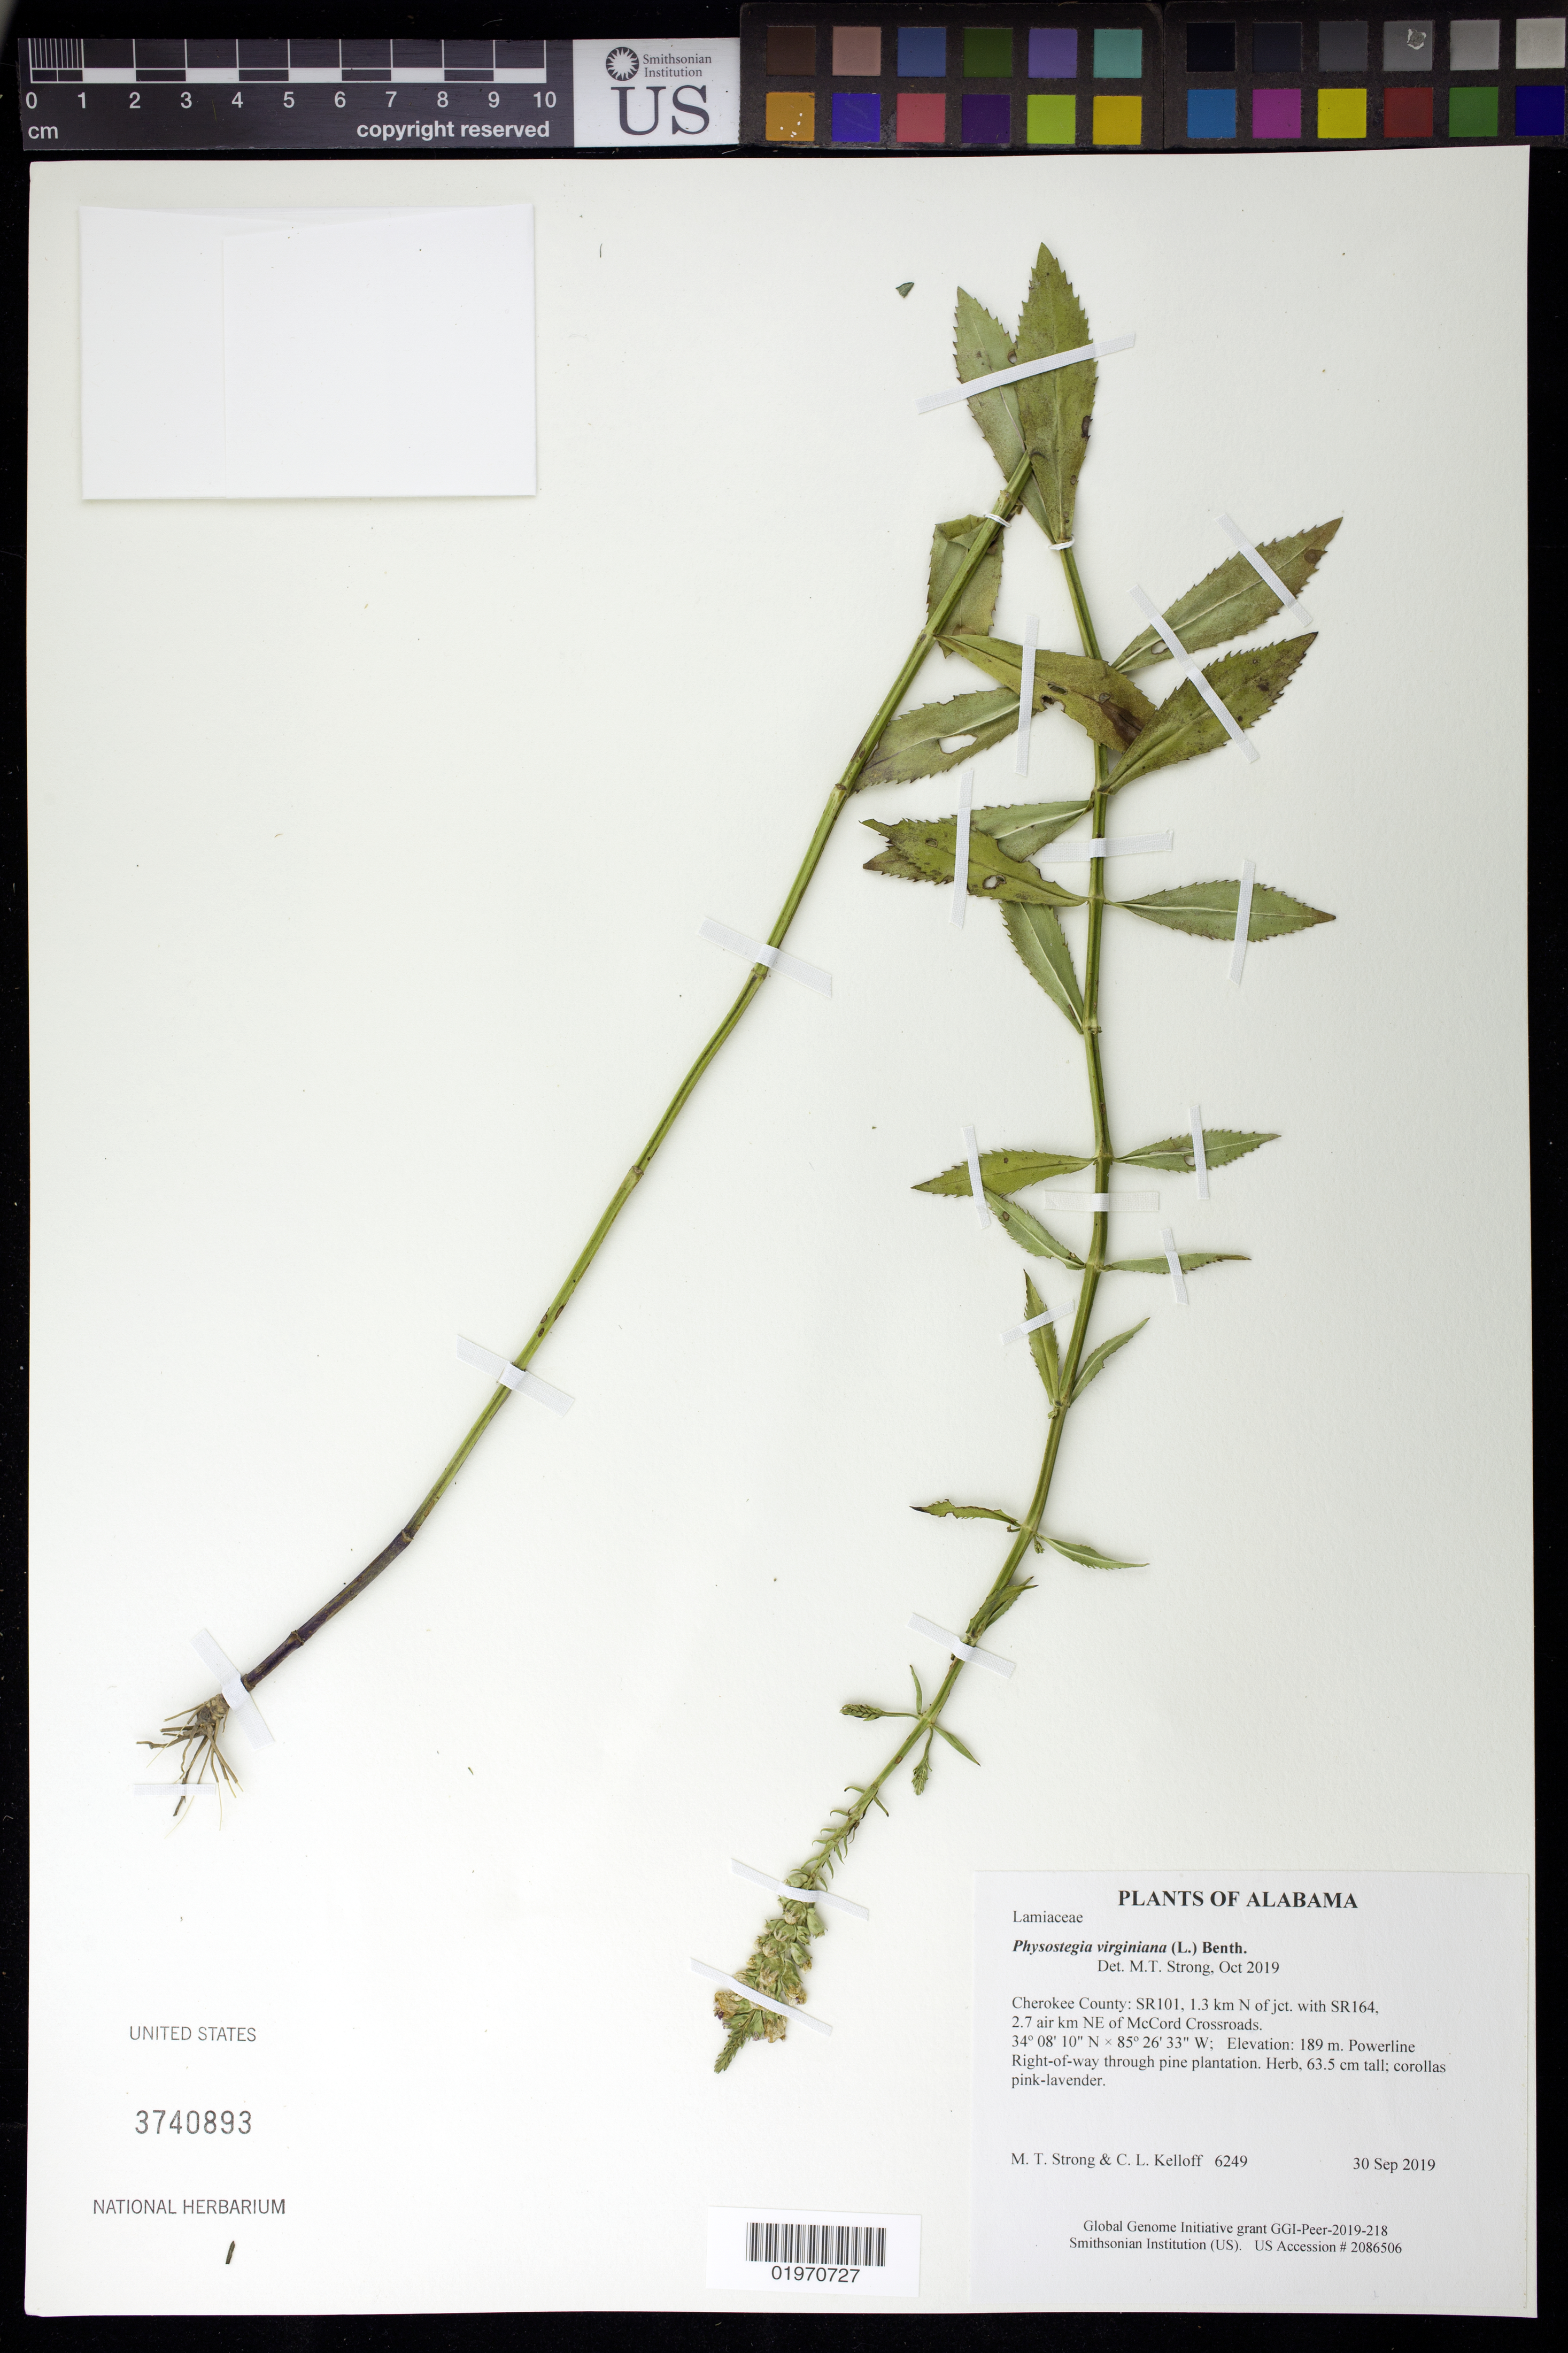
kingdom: Plantae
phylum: Tracheophyta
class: Magnoliopsida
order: Lamiales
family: Lamiaceae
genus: Physostegia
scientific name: Physostegia virginiana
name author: (L.) Benth.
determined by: Strong, Mark T., (BOT), Smithsonian Institution - National Museum of Natural History (UNITED STATES)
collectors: M. T. Strong & C. L. Kelloff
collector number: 6249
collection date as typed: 30 Sep 2019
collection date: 2019-09-30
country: United States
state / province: Alabama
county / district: Cherokee County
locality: SR101, 1.3 km N of jct. with SR164, 2.7 air km NE of McCord Crossroads.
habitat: Powerline Right-of-way through pine plantation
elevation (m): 189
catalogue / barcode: US 3740893